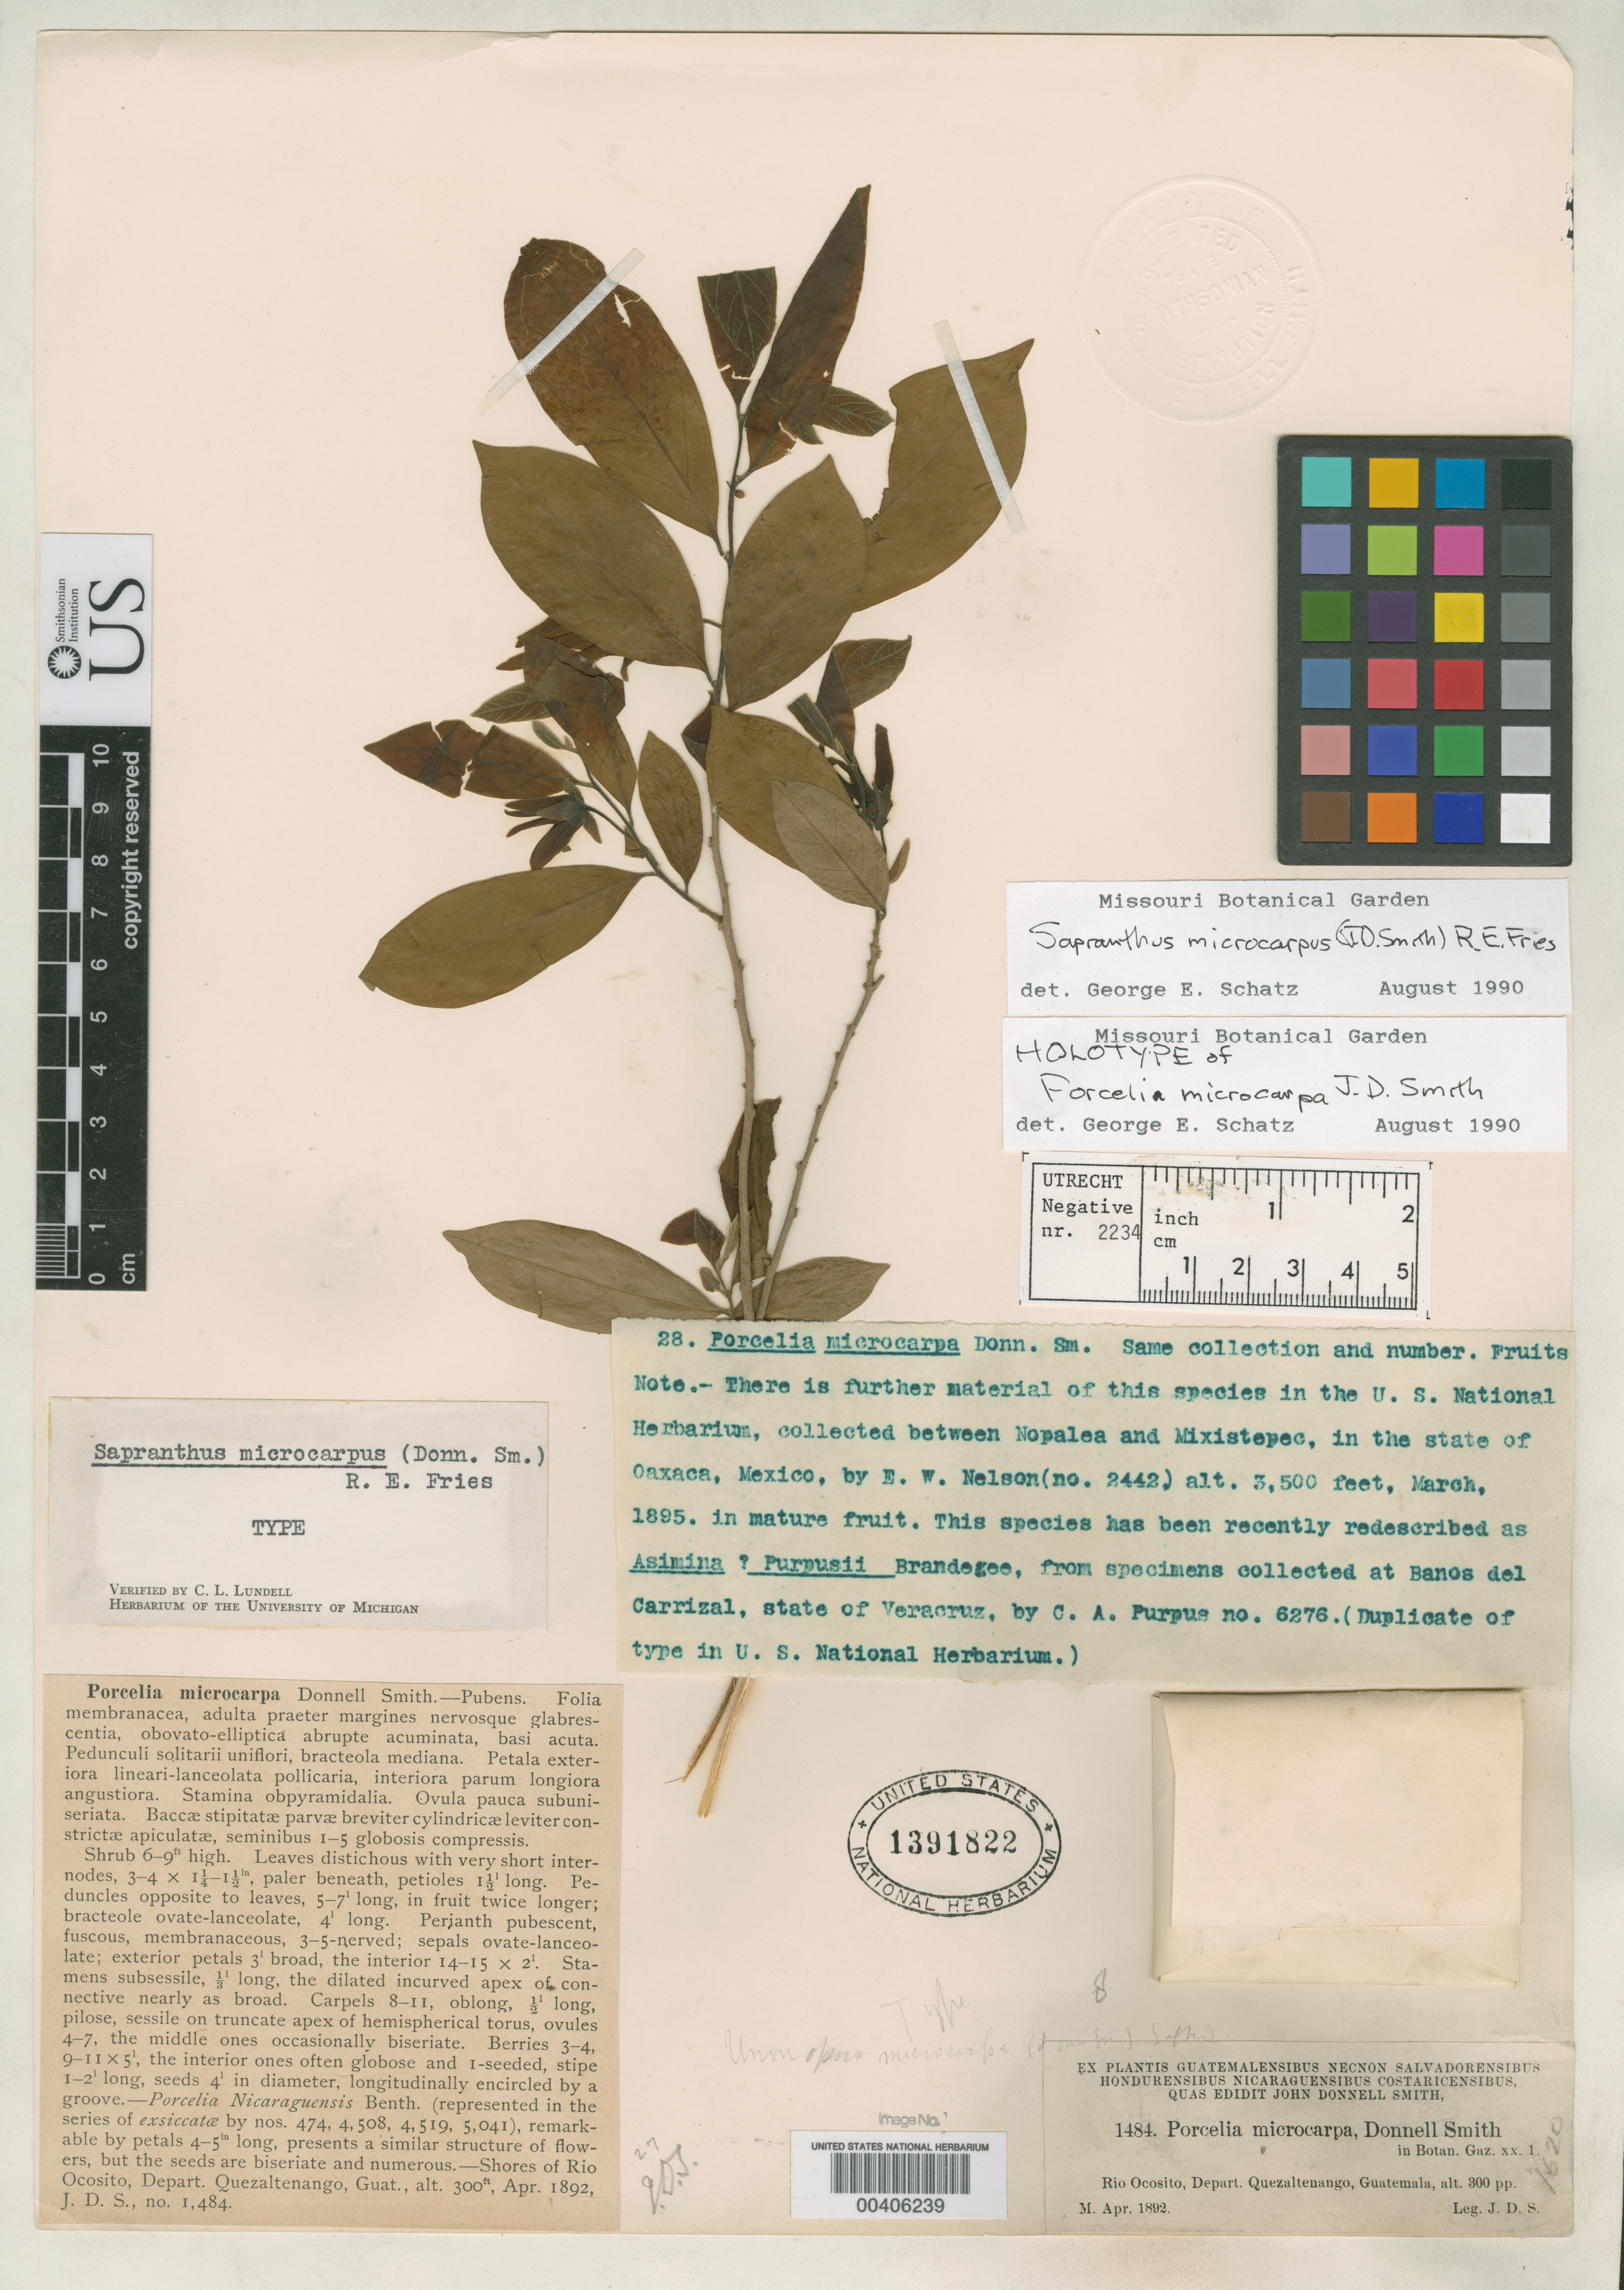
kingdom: Plantae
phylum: Tracheophyta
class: Magnoliopsida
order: Magnoliales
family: Annonaceae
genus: Porcelia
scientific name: Porcelia microcarpa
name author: Donn. Sm.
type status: Holotype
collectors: J. Donnell Smith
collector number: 1484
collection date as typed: Apr 1892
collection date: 1892-04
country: Guatemala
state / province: Quetzaltenango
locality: Rio Ocosito.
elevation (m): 91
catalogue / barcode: US 1391822